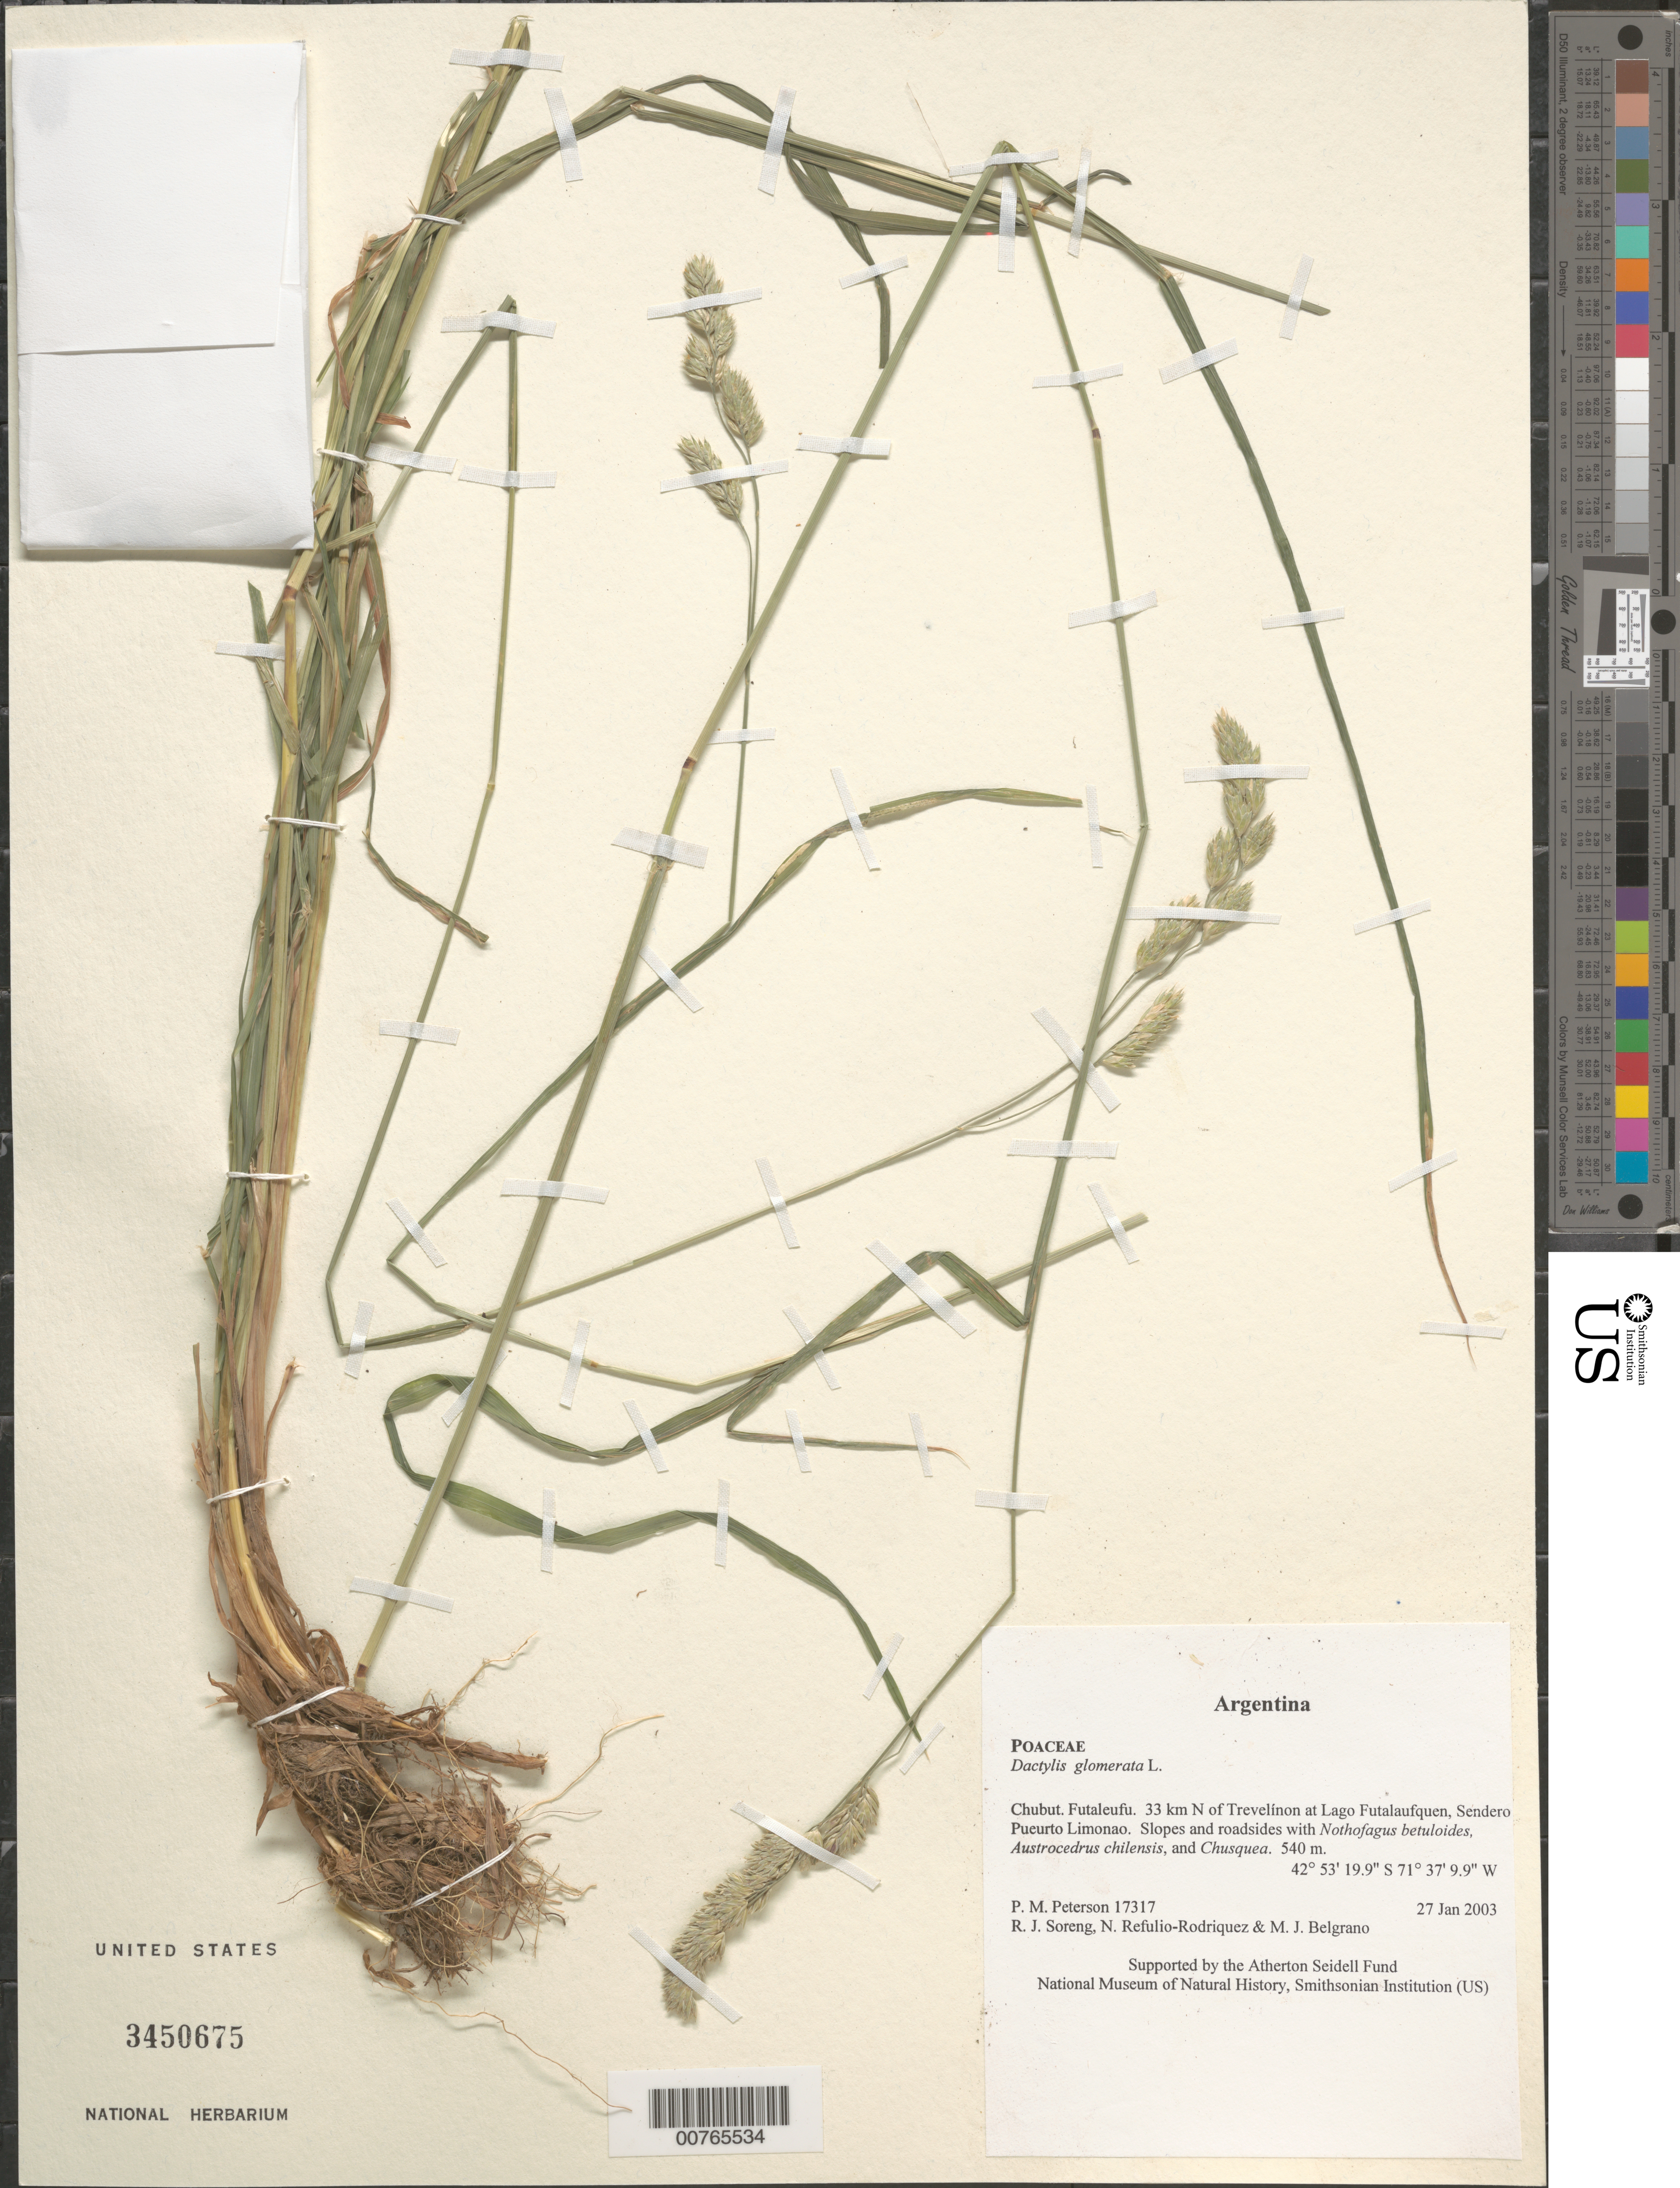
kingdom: Plantae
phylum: Tracheophyta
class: Liliopsida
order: Poales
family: Poaceae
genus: Dactylis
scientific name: Dactylis glomerata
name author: L.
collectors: P. M. Peterson, R. J. Soreng, N. Refulio-Rodríguez & M. Belgrano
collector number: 17317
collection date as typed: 27 Jan 2003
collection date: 2003-01-27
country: Argentina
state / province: Chubut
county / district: Futaleufu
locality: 33 km N of Trevelínon at Lago Futalaufquen, Sendero Pueurto Limonao. Slopes and roadsides with Nothofagus betuloides, Austrocedrus chilensis, and Chusquea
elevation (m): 540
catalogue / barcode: US 3450675